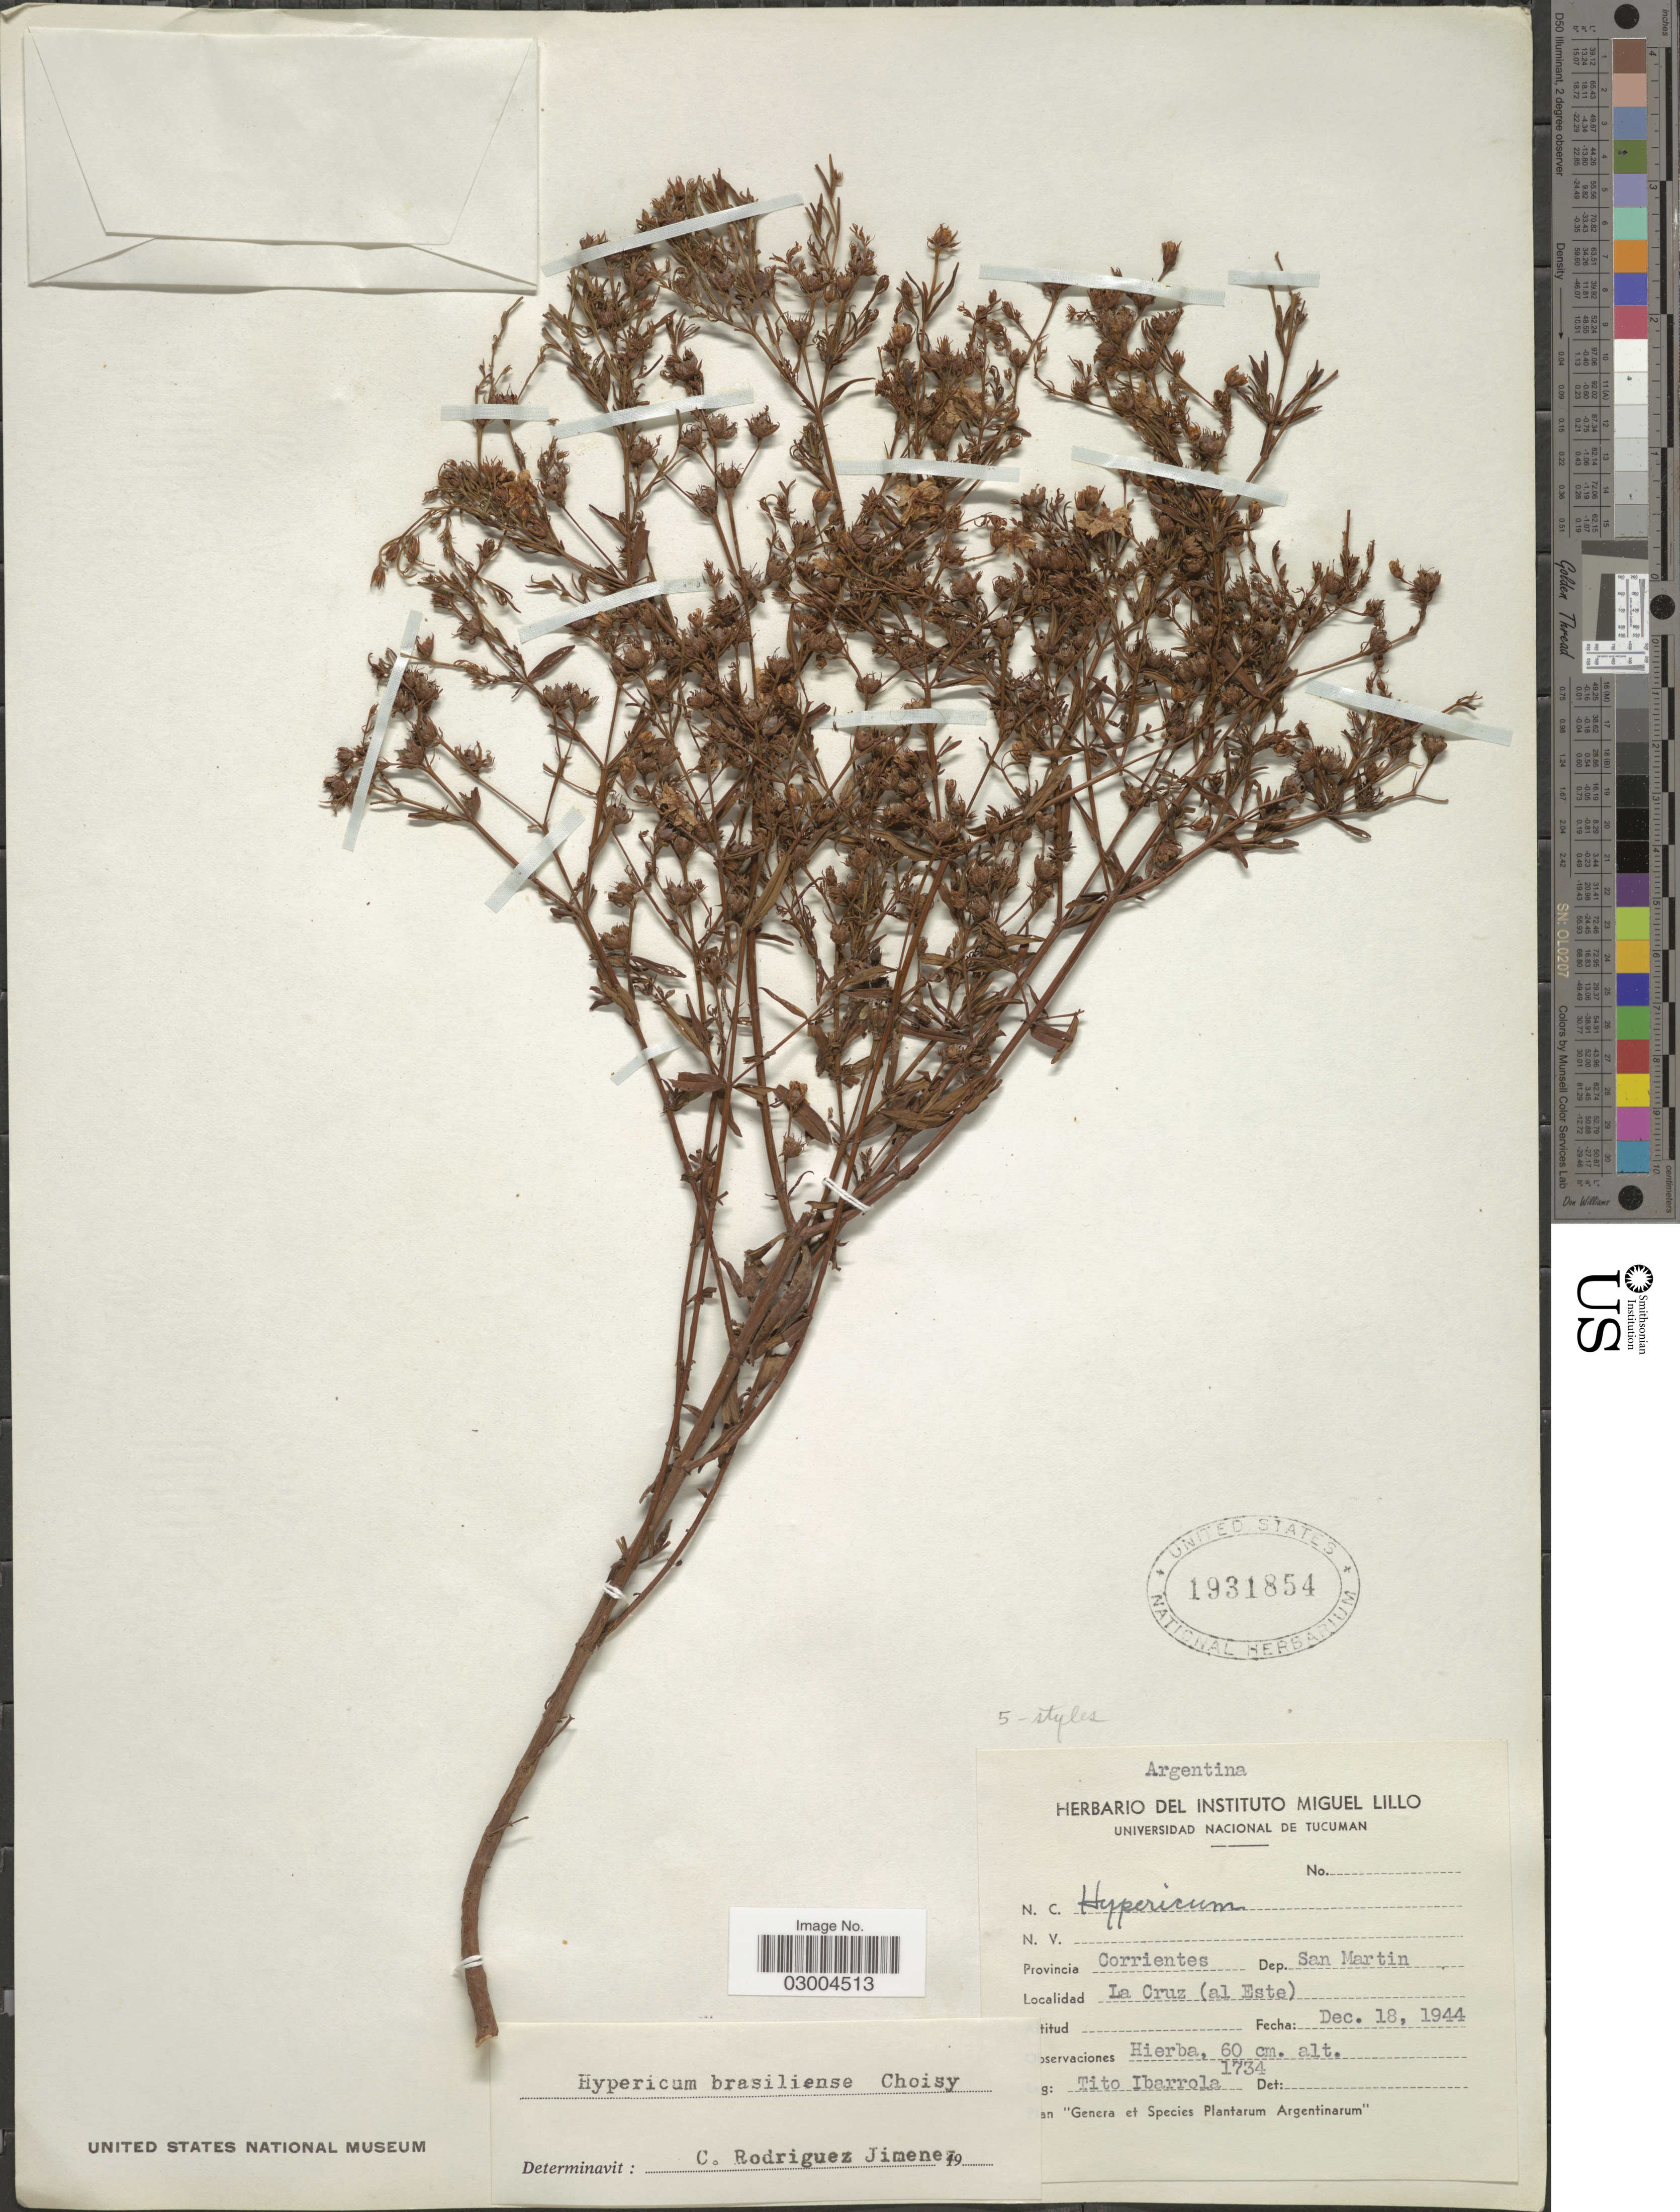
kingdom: Plantae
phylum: Tracheophyta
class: Magnoliopsida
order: Malpighiales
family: Hypericaceae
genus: Hypericum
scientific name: Hypericum brasiliense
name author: Choisy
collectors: T. Ibarrola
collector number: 1734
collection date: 1944-12-18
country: Argentina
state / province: Corrientes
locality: Dep. San Martin. La Cruz (al Este).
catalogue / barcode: US 1931854